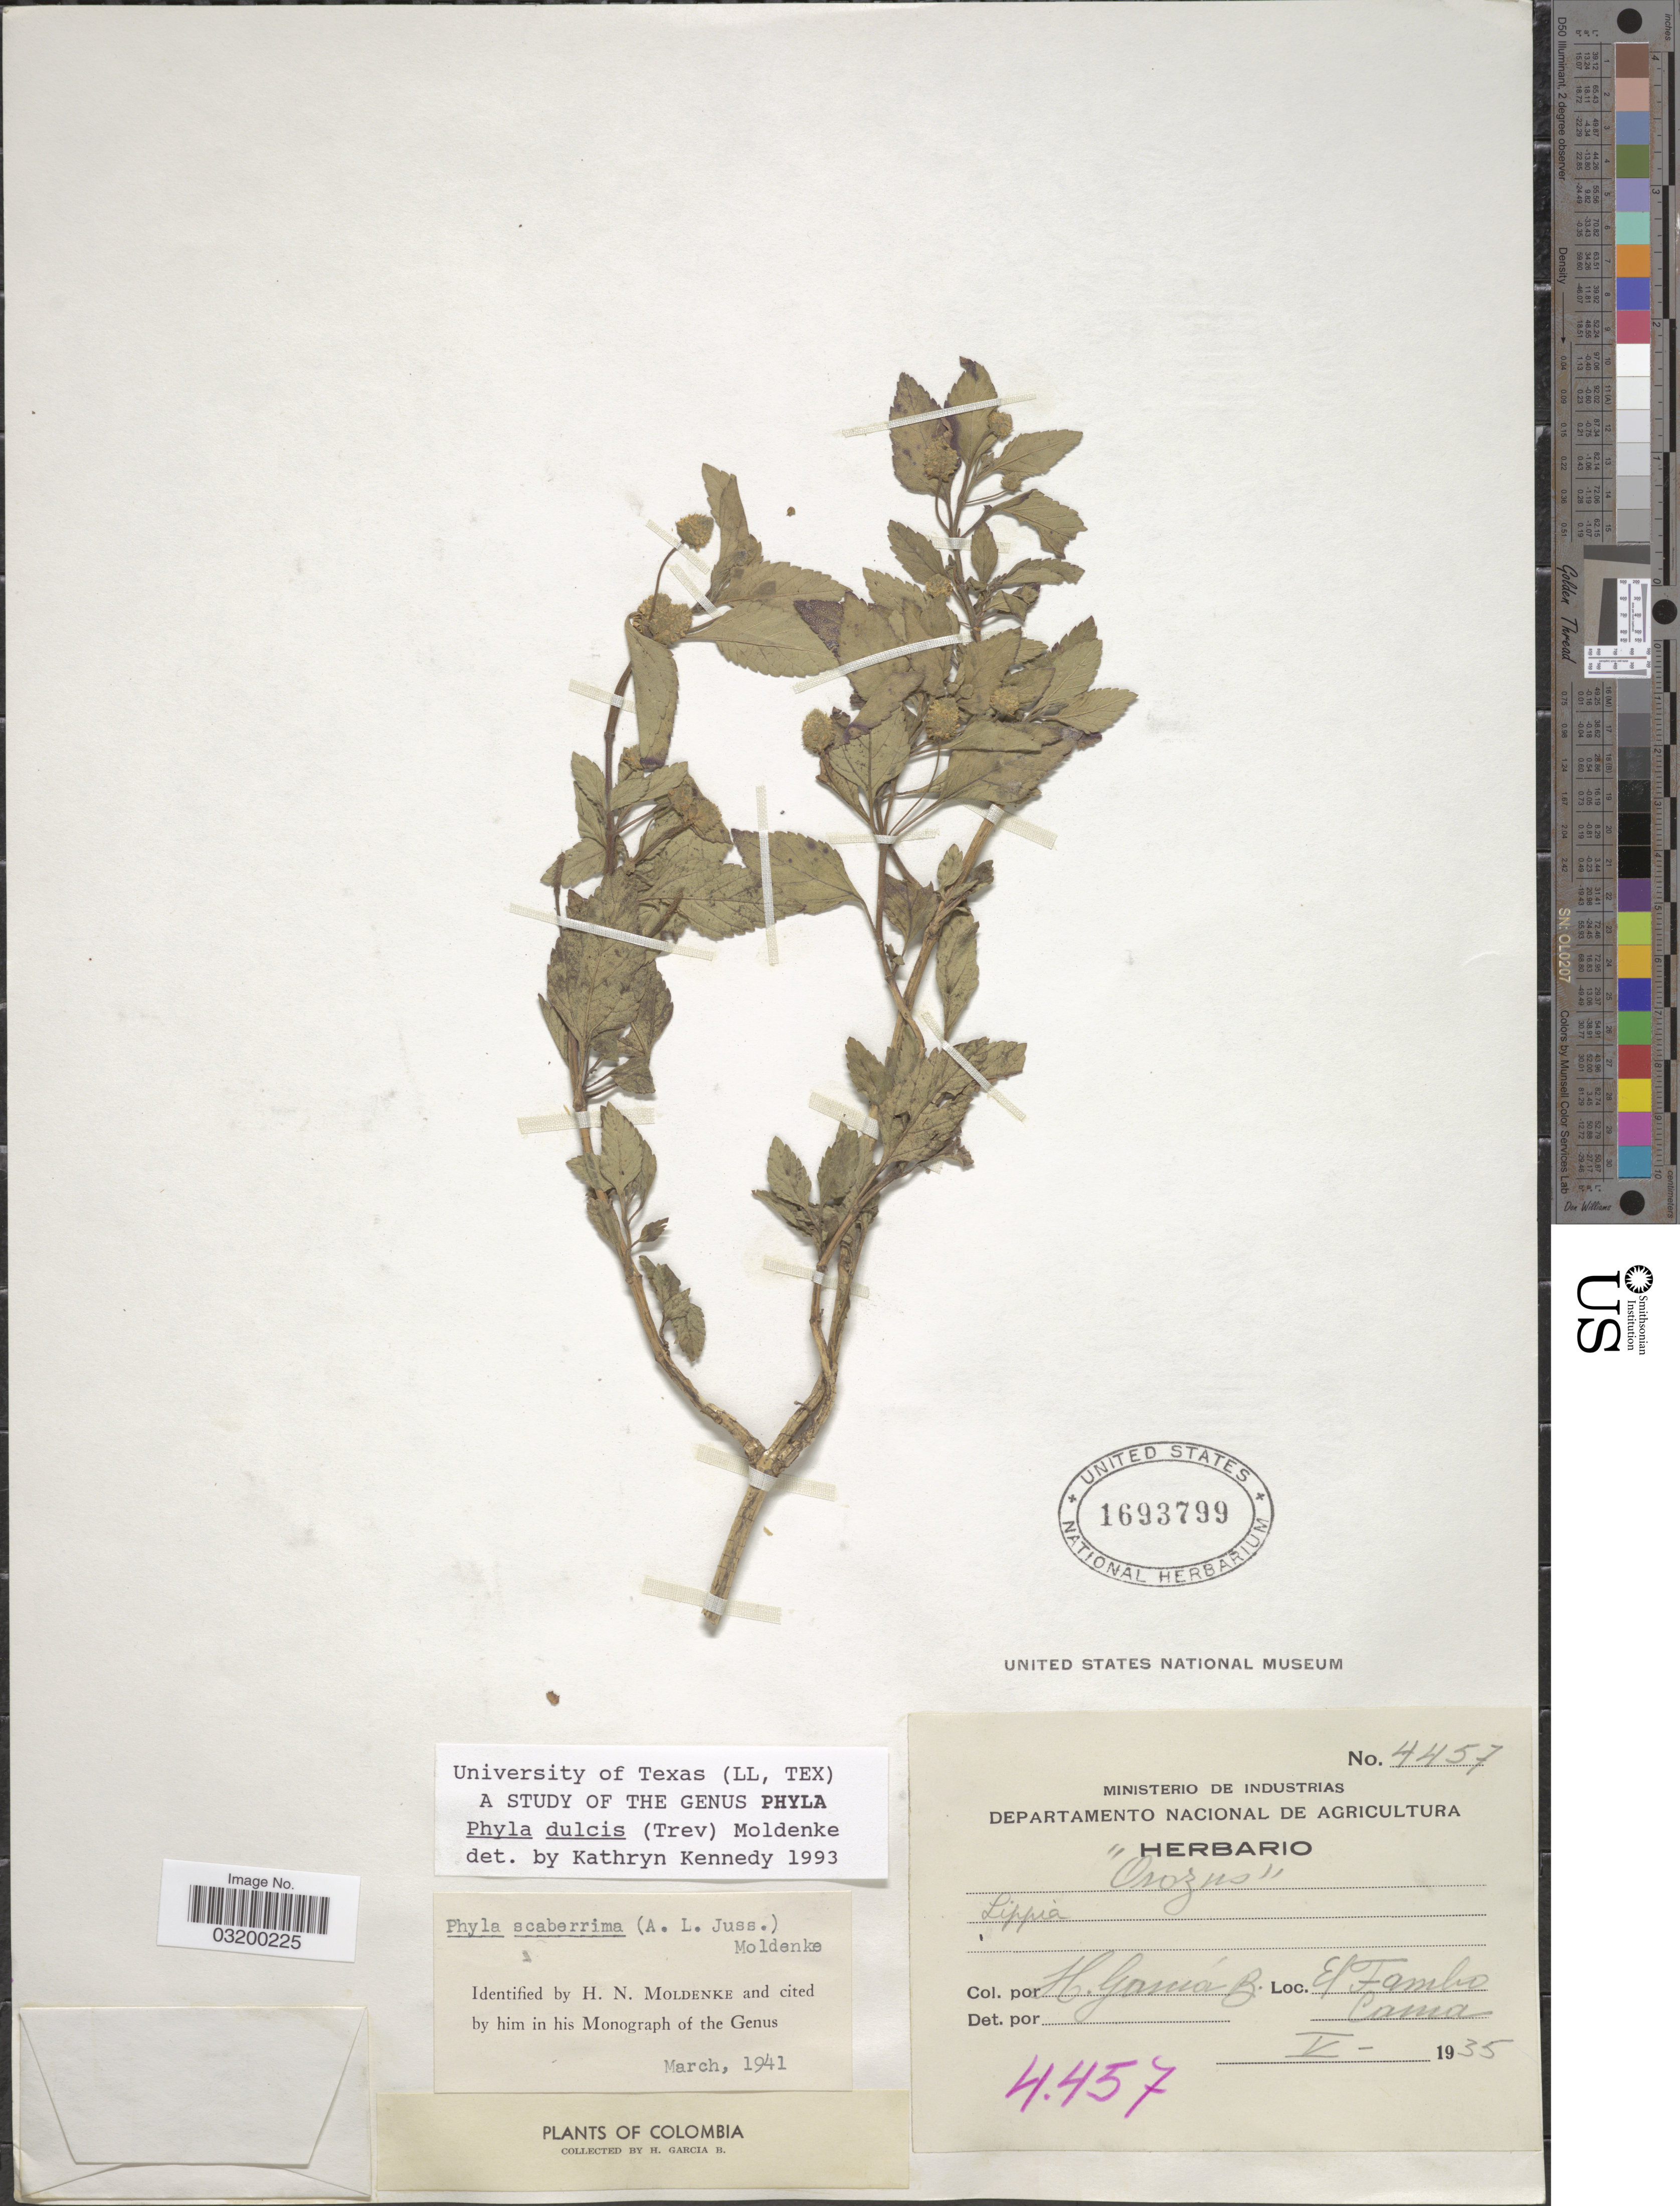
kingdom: Plantae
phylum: Tracheophyta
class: Magnoliopsida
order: Lamiales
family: Verbenaceae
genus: Phyla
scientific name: Phyla dulcis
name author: (Trevir.) Moldenke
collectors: H. García Barriga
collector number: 4457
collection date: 1935-05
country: Colombia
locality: El Tambo Cauca.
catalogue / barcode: US 1693799